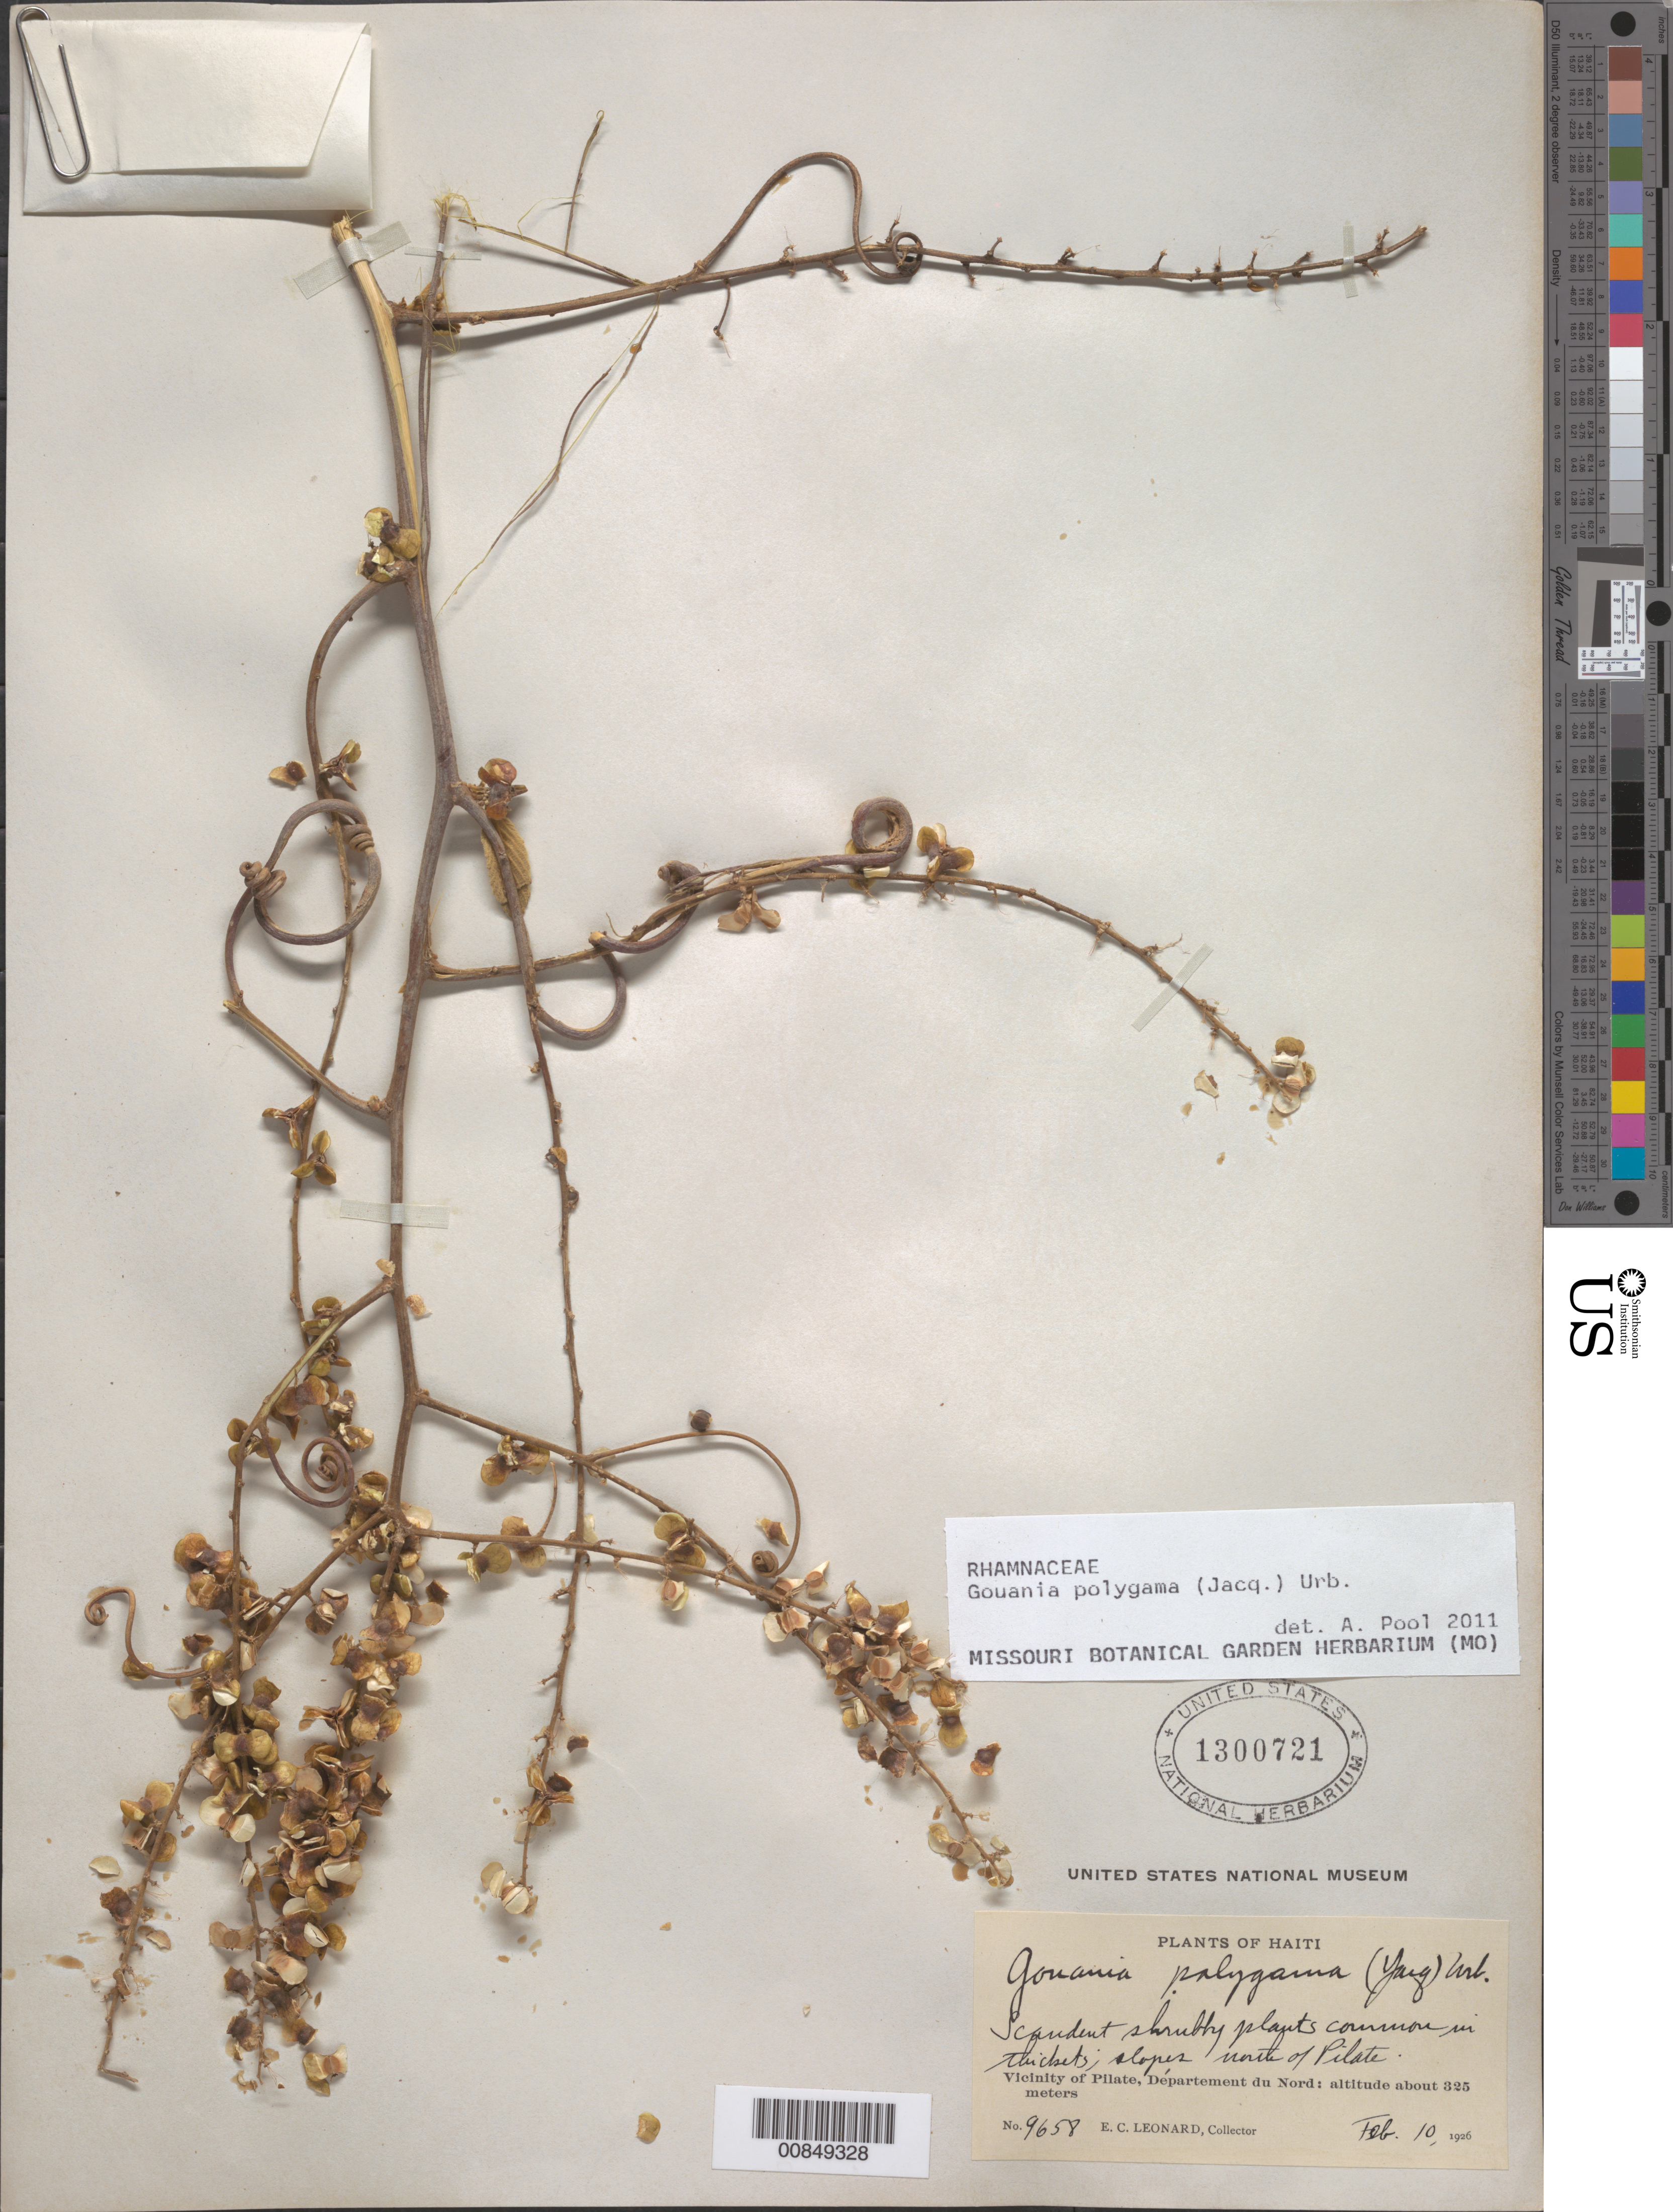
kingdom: Plantae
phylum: Tracheophyta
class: Magnoliopsida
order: Rosales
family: Rhamnaceae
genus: Gouania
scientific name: Gouania polygama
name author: (Jacq.) Urb.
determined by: Pool, A., (MO), Missouri Botanical Garden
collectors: E. C. Leonard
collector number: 9658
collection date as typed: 10 Feb 1926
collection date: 1926-02-10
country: Haiti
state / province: Nord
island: Hispaniola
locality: Vicinity of Pilate, N of town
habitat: In thickets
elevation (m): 325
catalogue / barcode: US 1300721